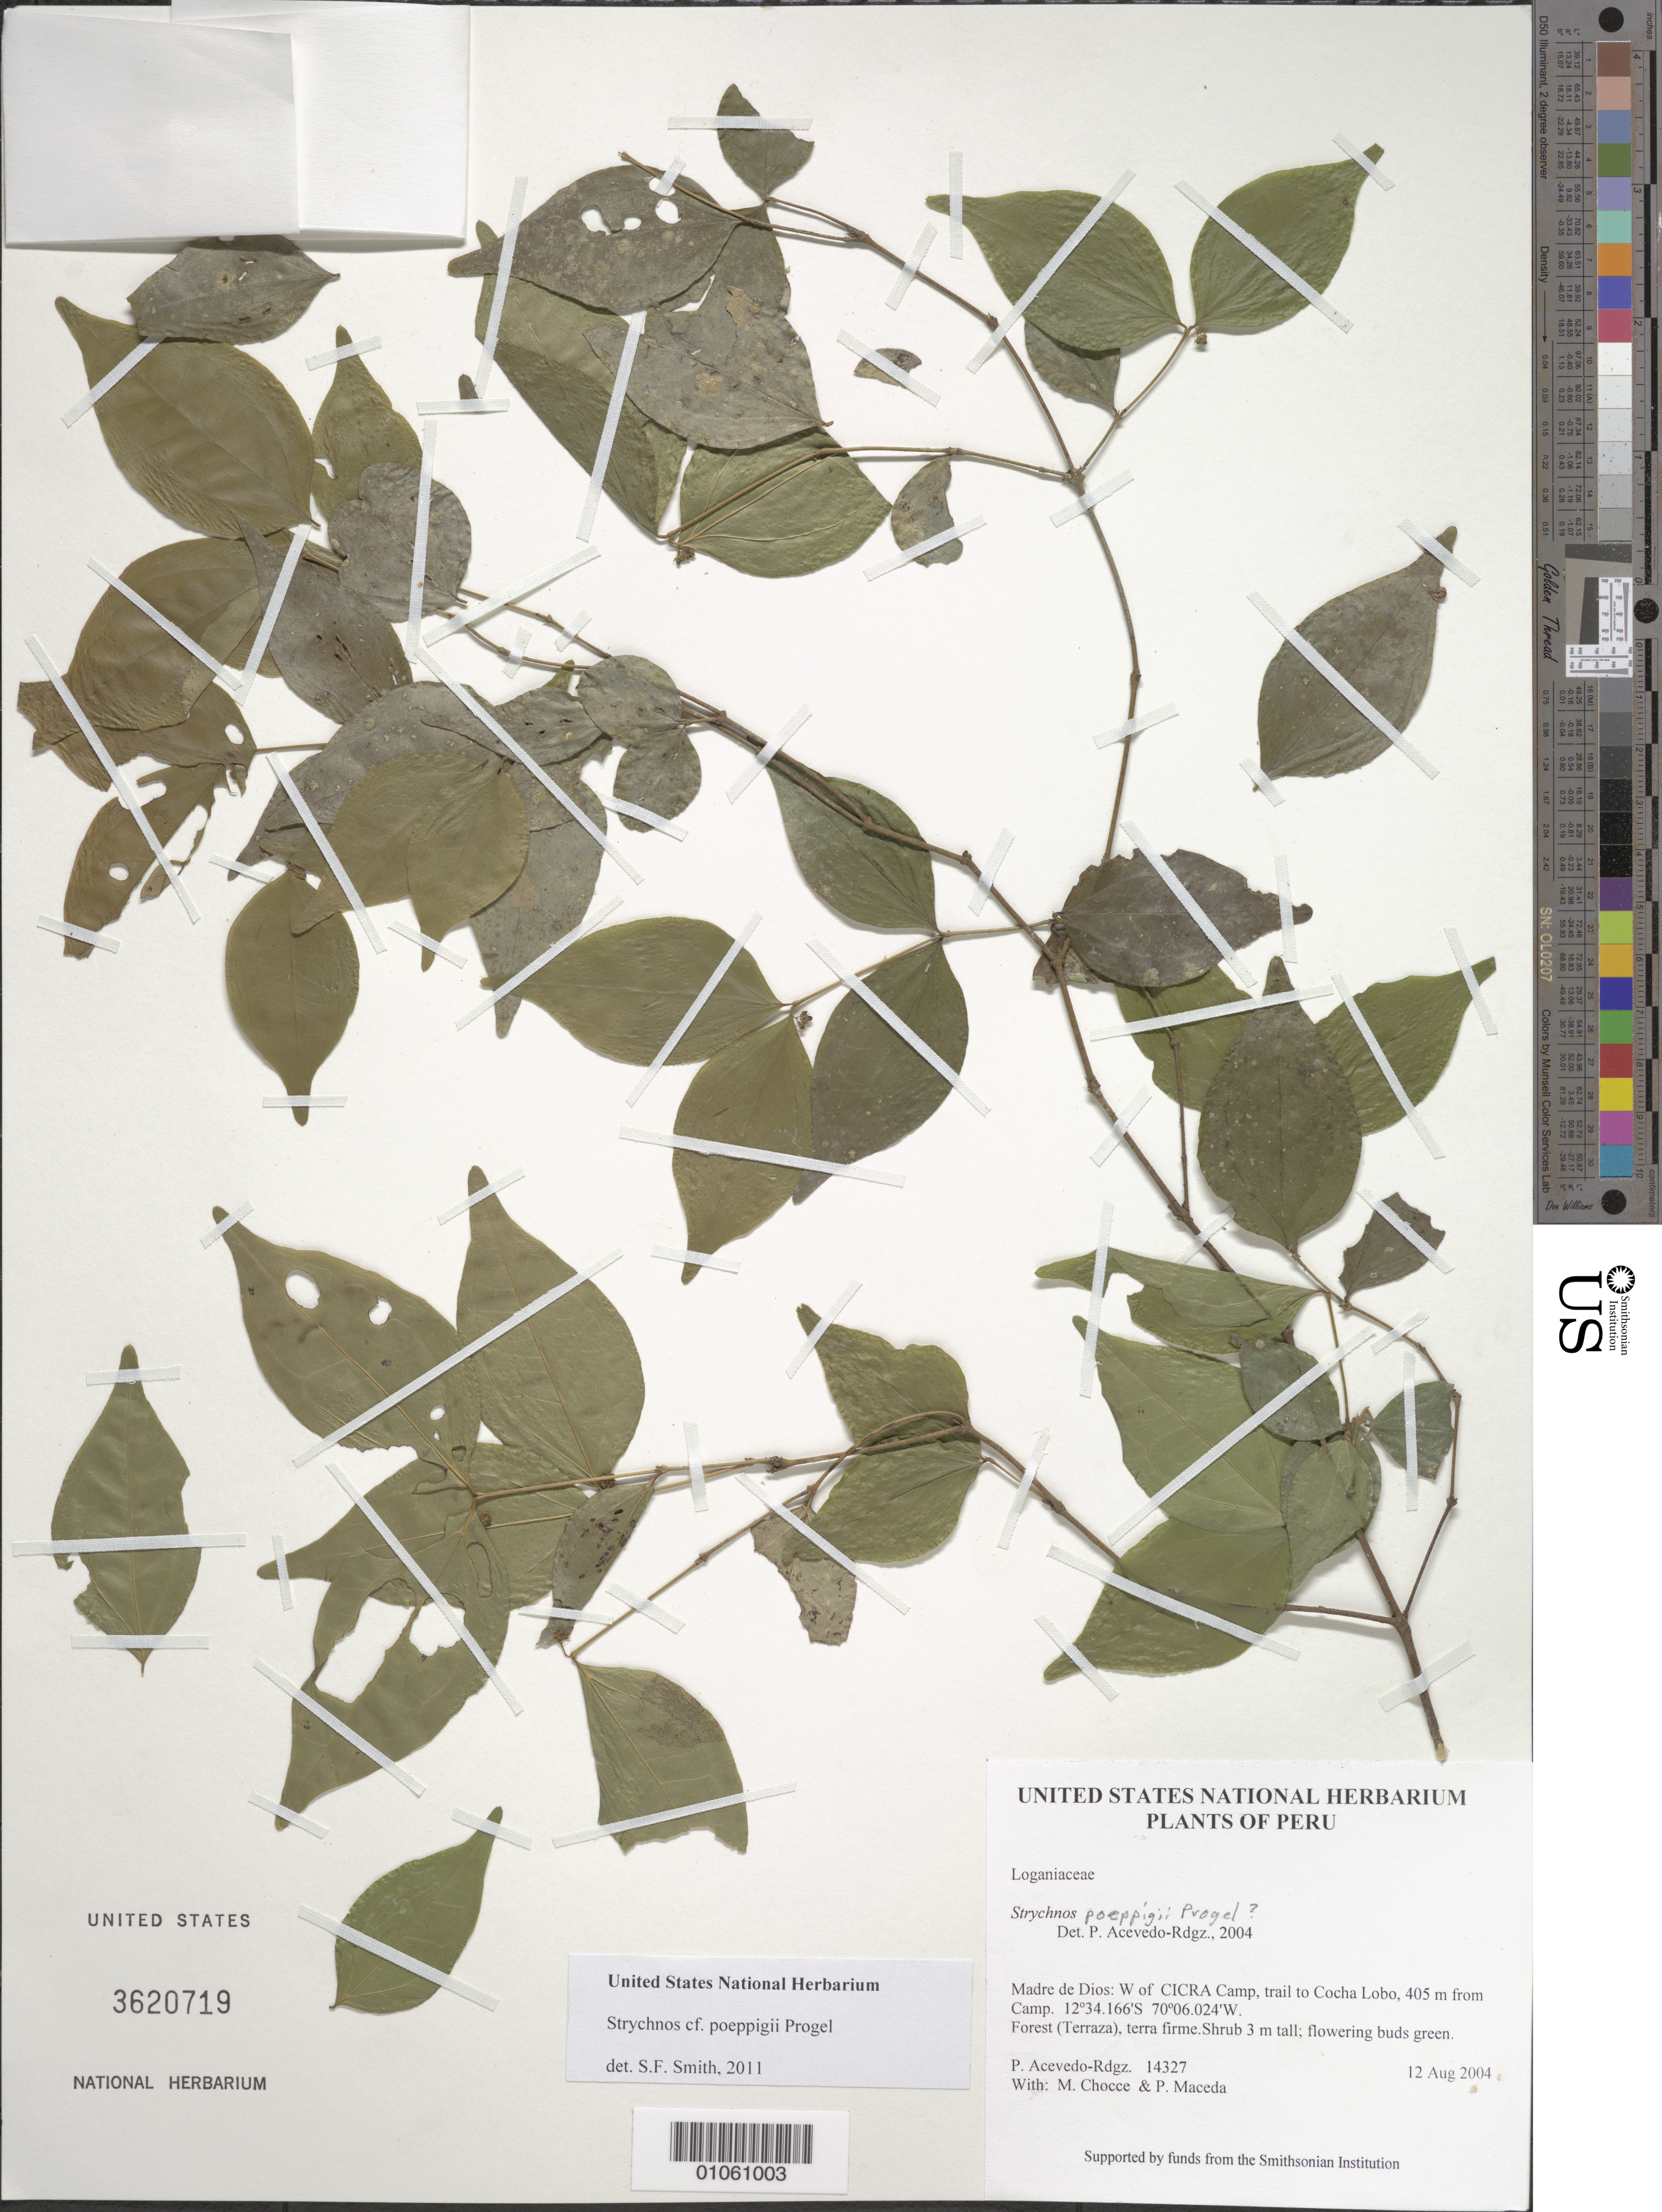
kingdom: Plantae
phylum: Tracheophyta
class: Magnoliopsida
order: Gentianales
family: Loganiaceae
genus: Strychnos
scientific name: Strychnos poeppigii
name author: Progel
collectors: P. Acevedo-Rodr., M. Chocce & P. Maceda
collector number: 14327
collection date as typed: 12 Aug 2004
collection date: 2004-08-12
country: Peru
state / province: Madre de Dios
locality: Madre de Dios: W of CICRA Camp, trail to Cocha Lobo, 405 m from Camp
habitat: Forest (Terraza), terra firme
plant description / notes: K, MO, NY, US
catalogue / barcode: US 3620719